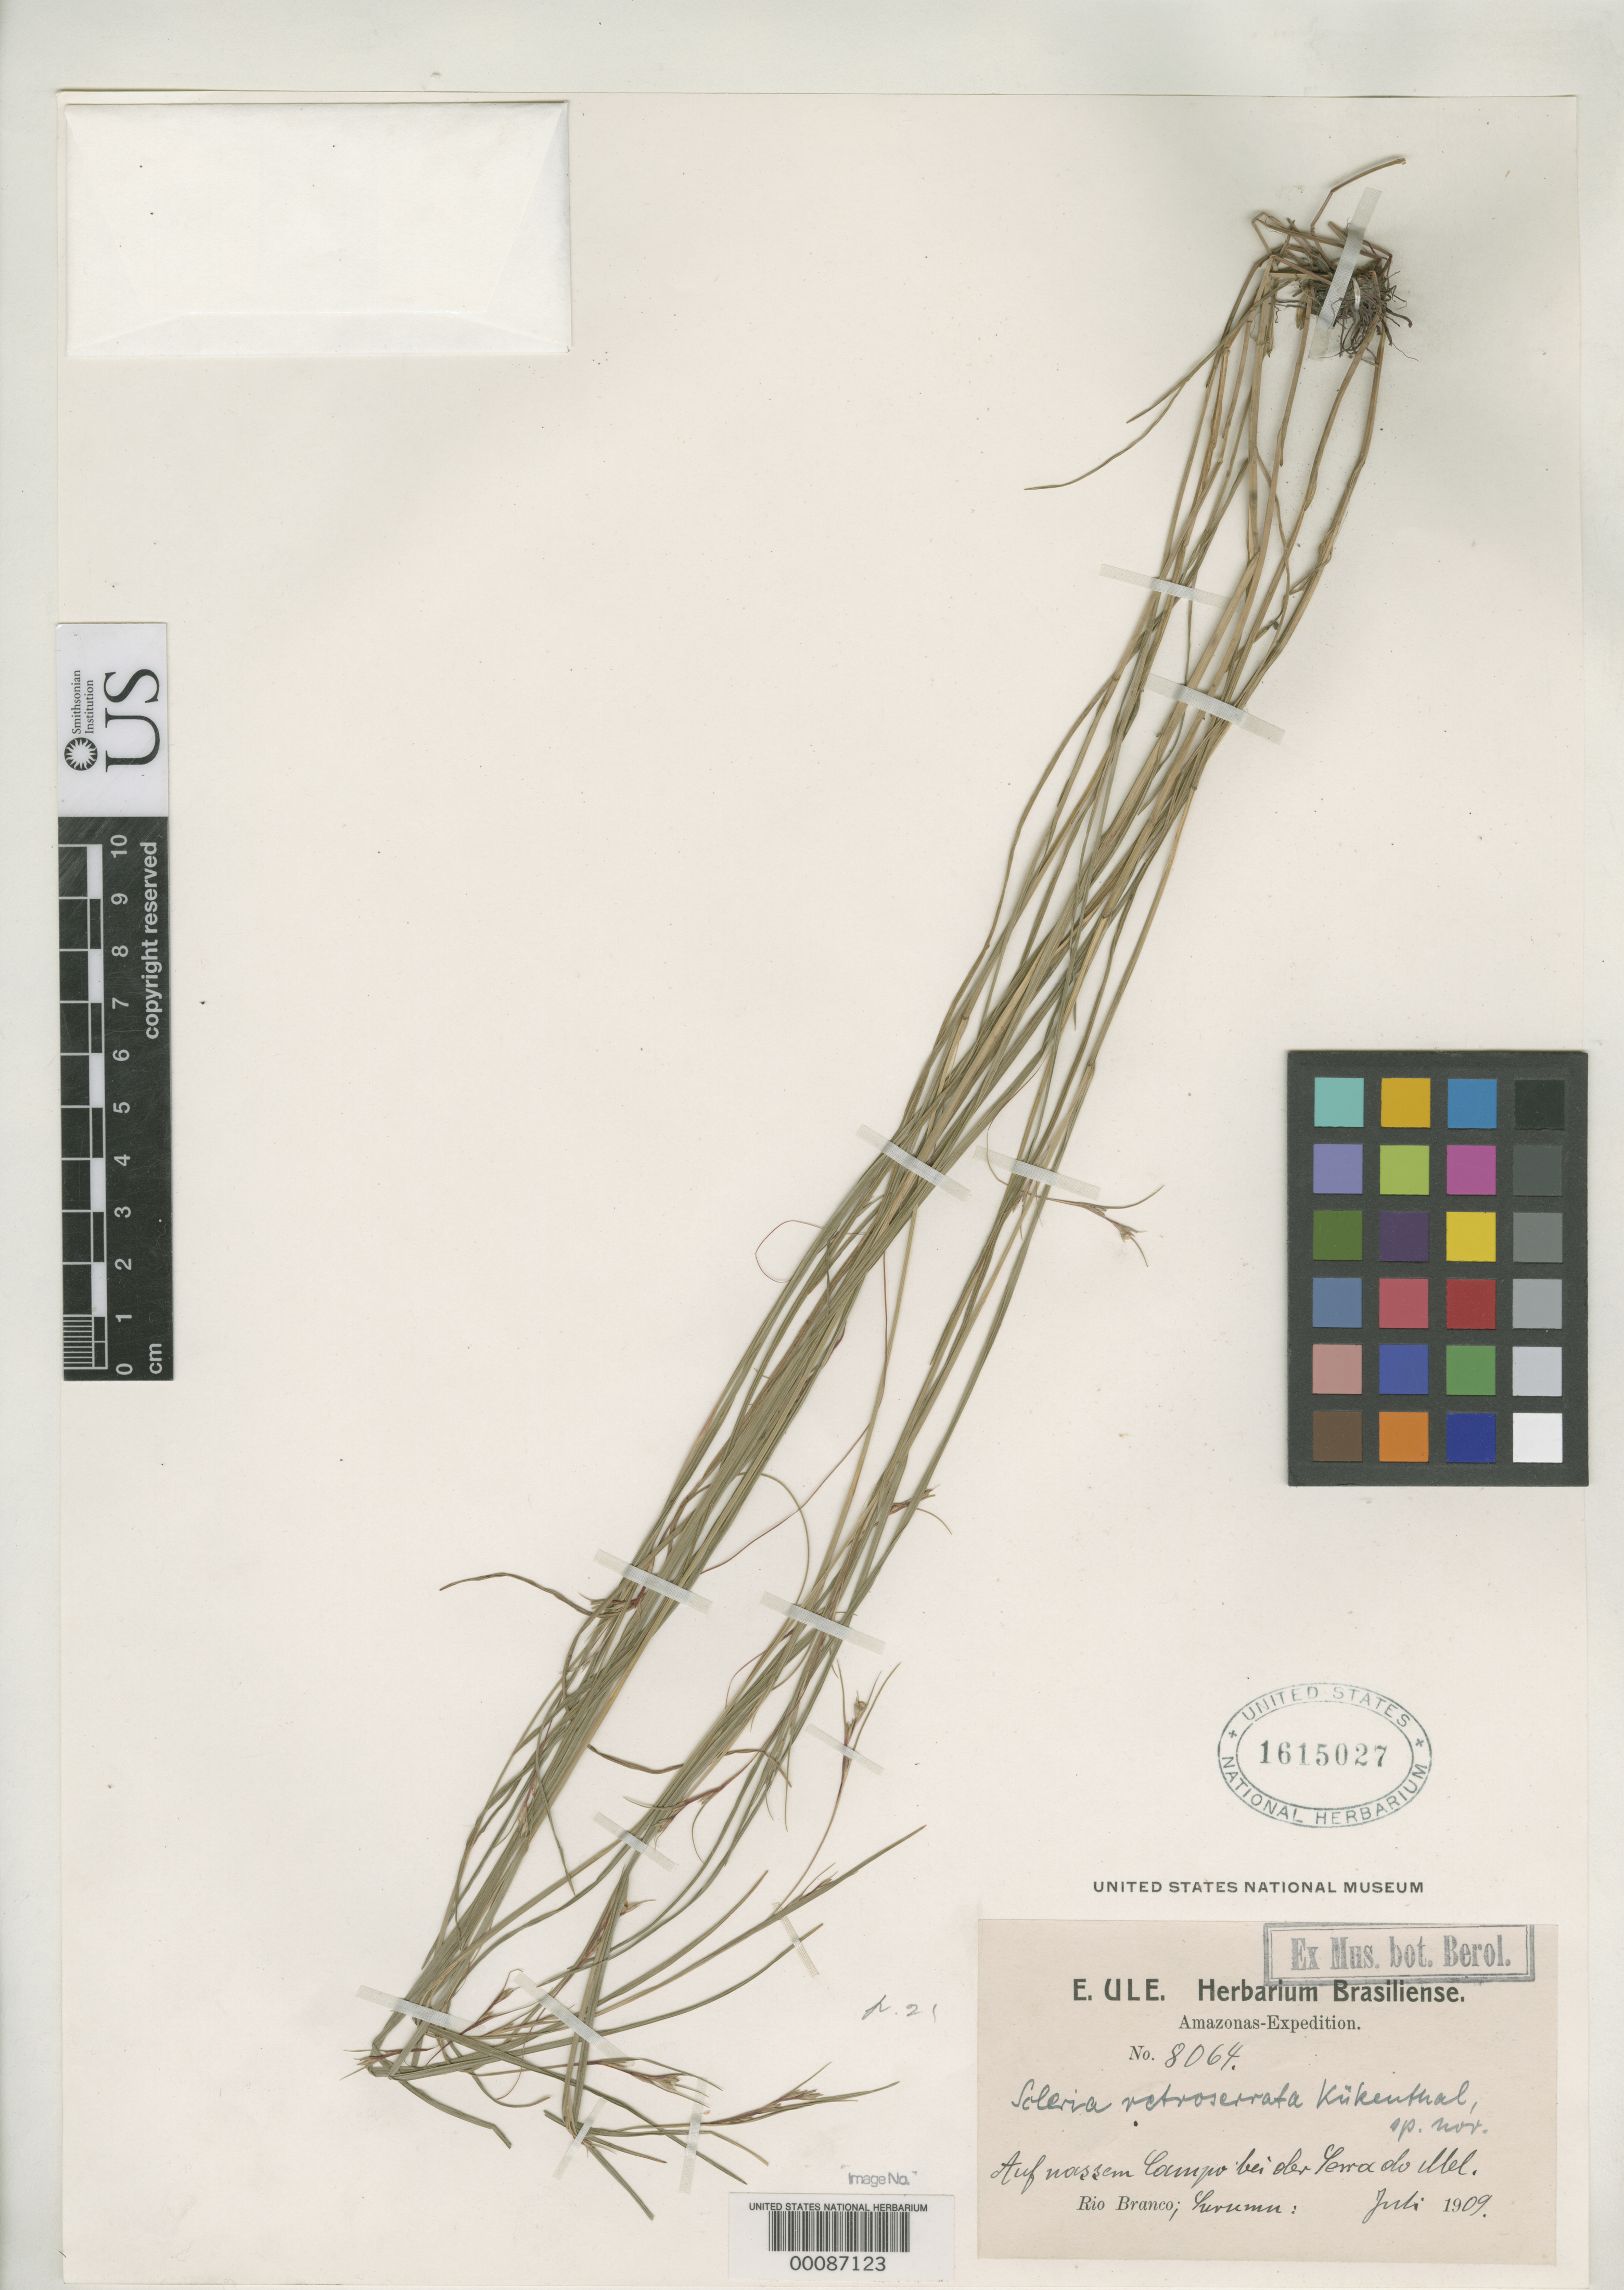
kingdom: Plantae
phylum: Tracheophyta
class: Liliopsida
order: Poales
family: Cyperaceae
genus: Scleria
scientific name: Scleria retroserrata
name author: Kük.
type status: Isotype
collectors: E. H. Ule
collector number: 8064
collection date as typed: Jul 1909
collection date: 1909-07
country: Brazil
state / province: Amazonas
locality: Rio Branco, Surumu, Serra do Mel.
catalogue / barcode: US 1615027